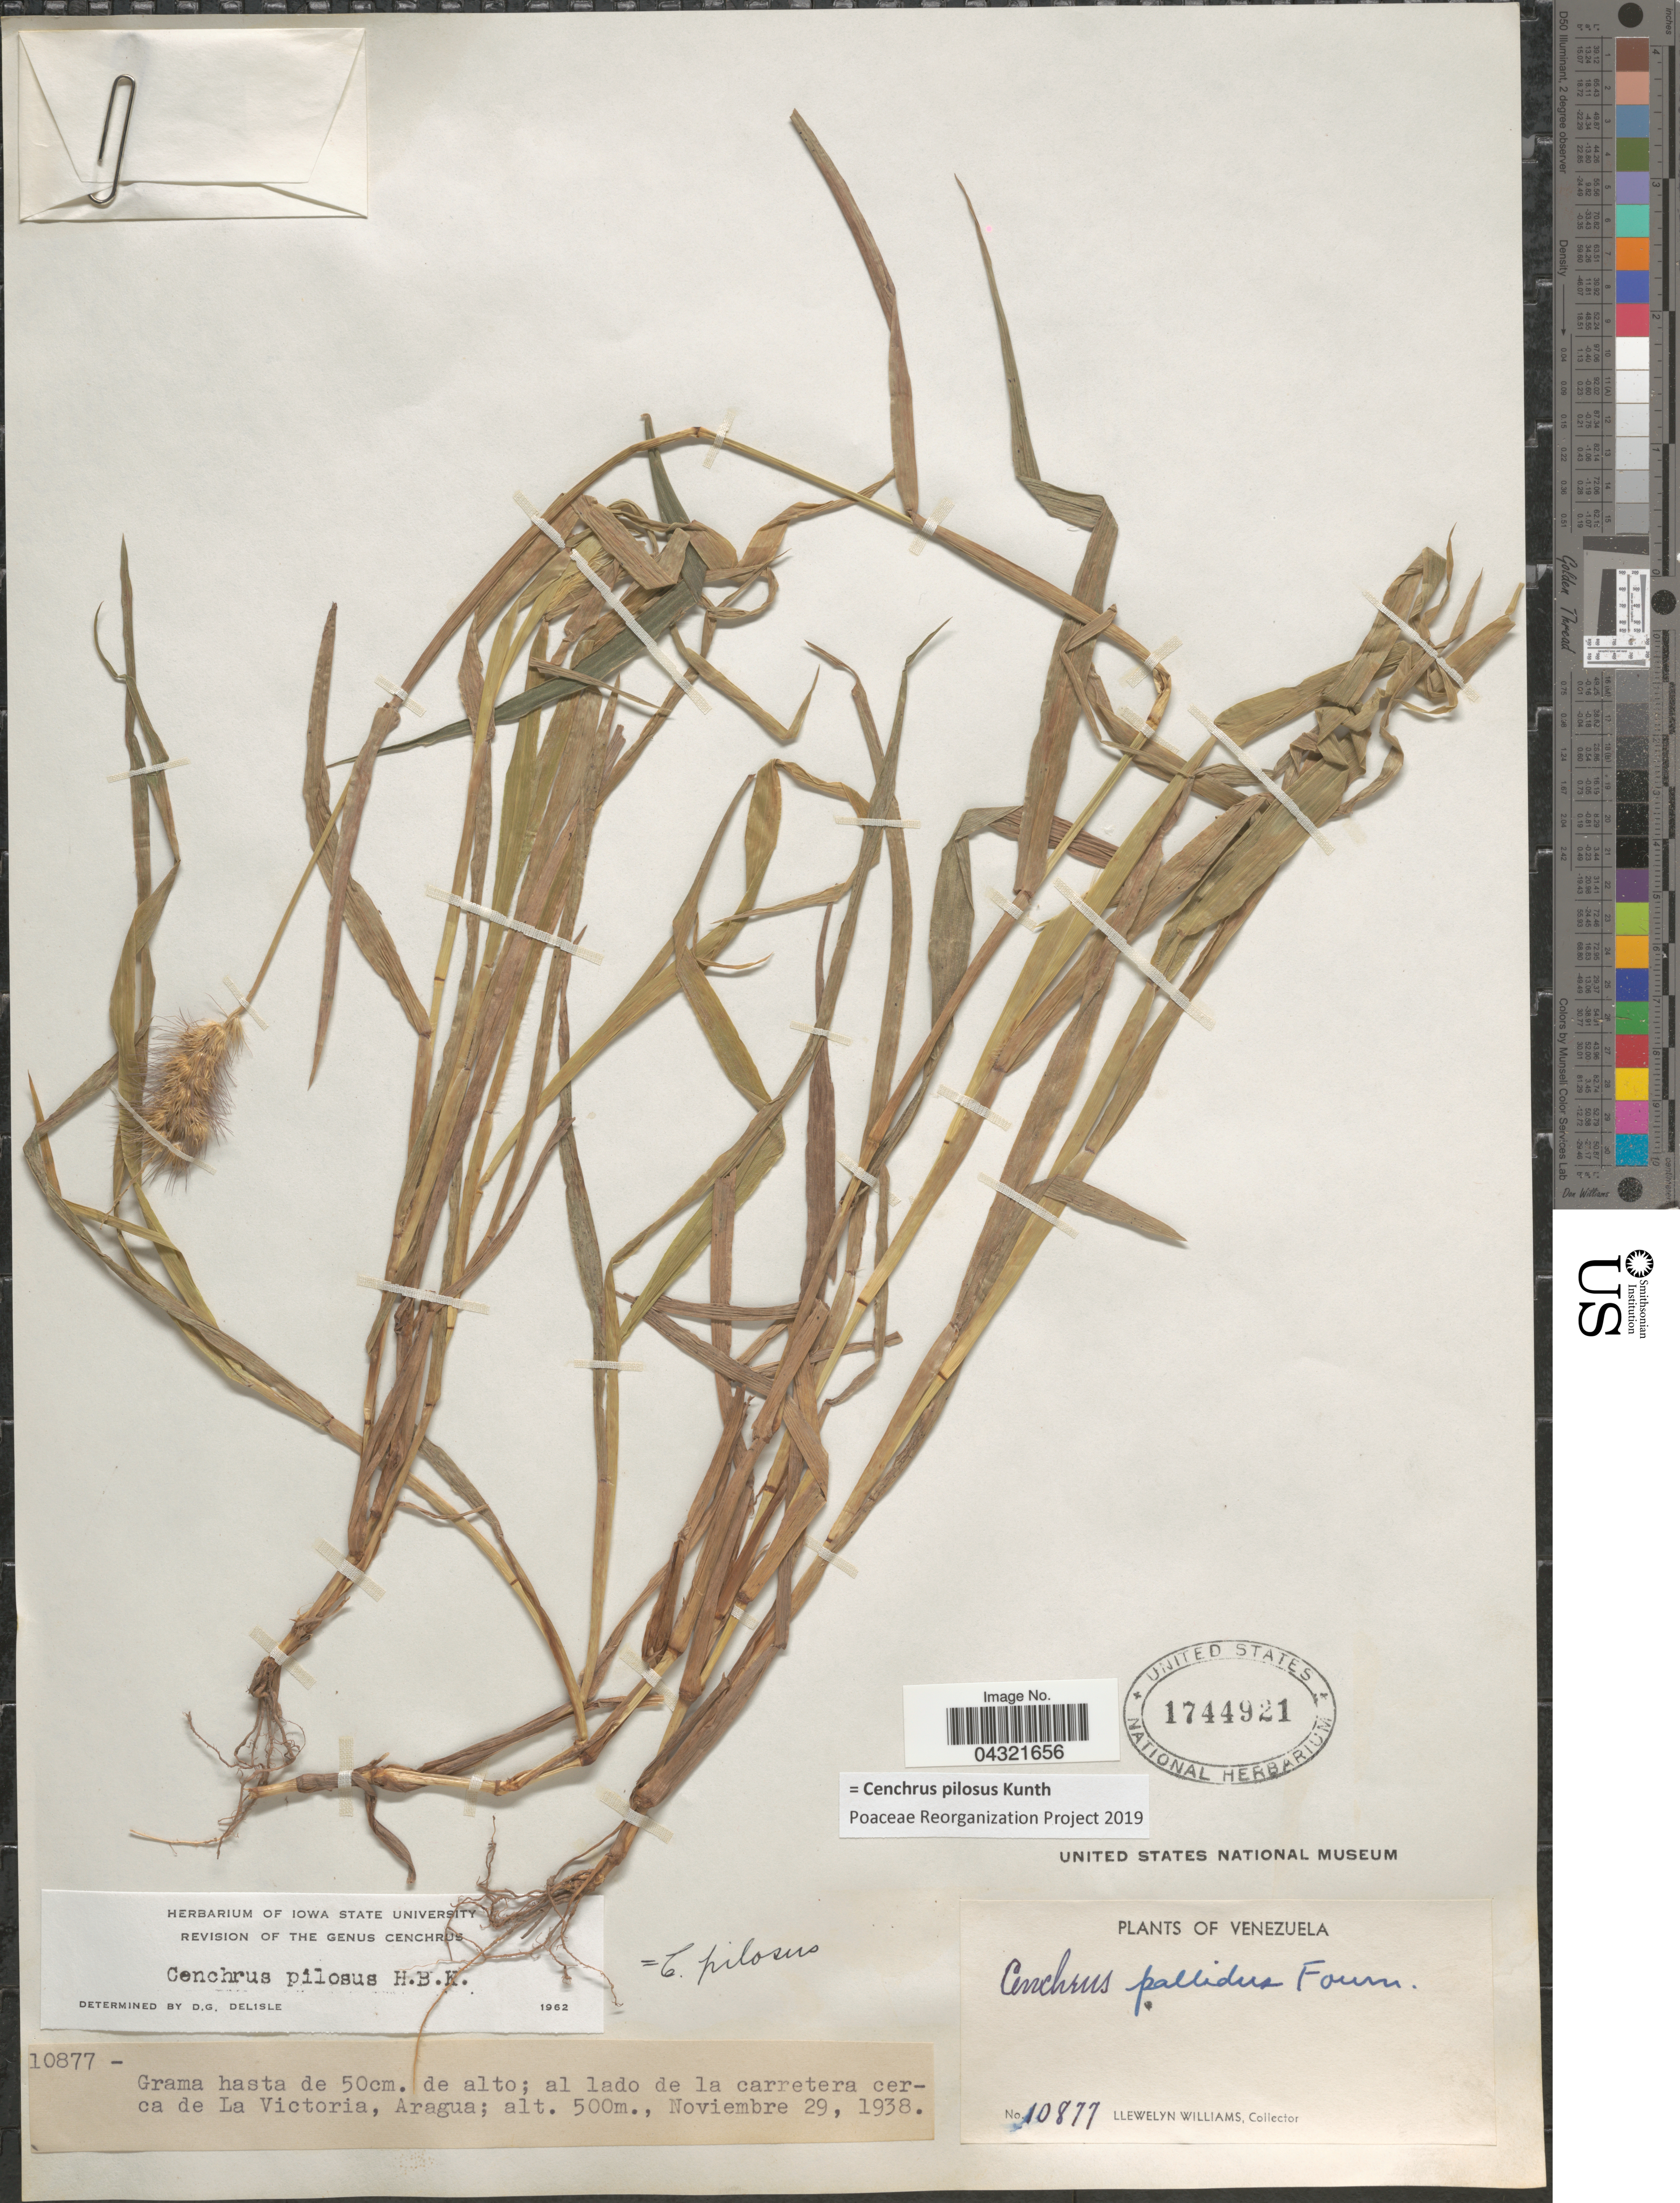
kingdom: Plantae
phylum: Tracheophyta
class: Liliopsida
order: Poales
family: Poaceae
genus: Cenchrus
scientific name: Cenchrus pilosus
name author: Kunth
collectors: Ll. Williams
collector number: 10877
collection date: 1938-11-29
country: Venezuela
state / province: Aragua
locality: Al lado de la carretera cerca de La Victoria.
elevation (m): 500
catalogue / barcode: US 1744921